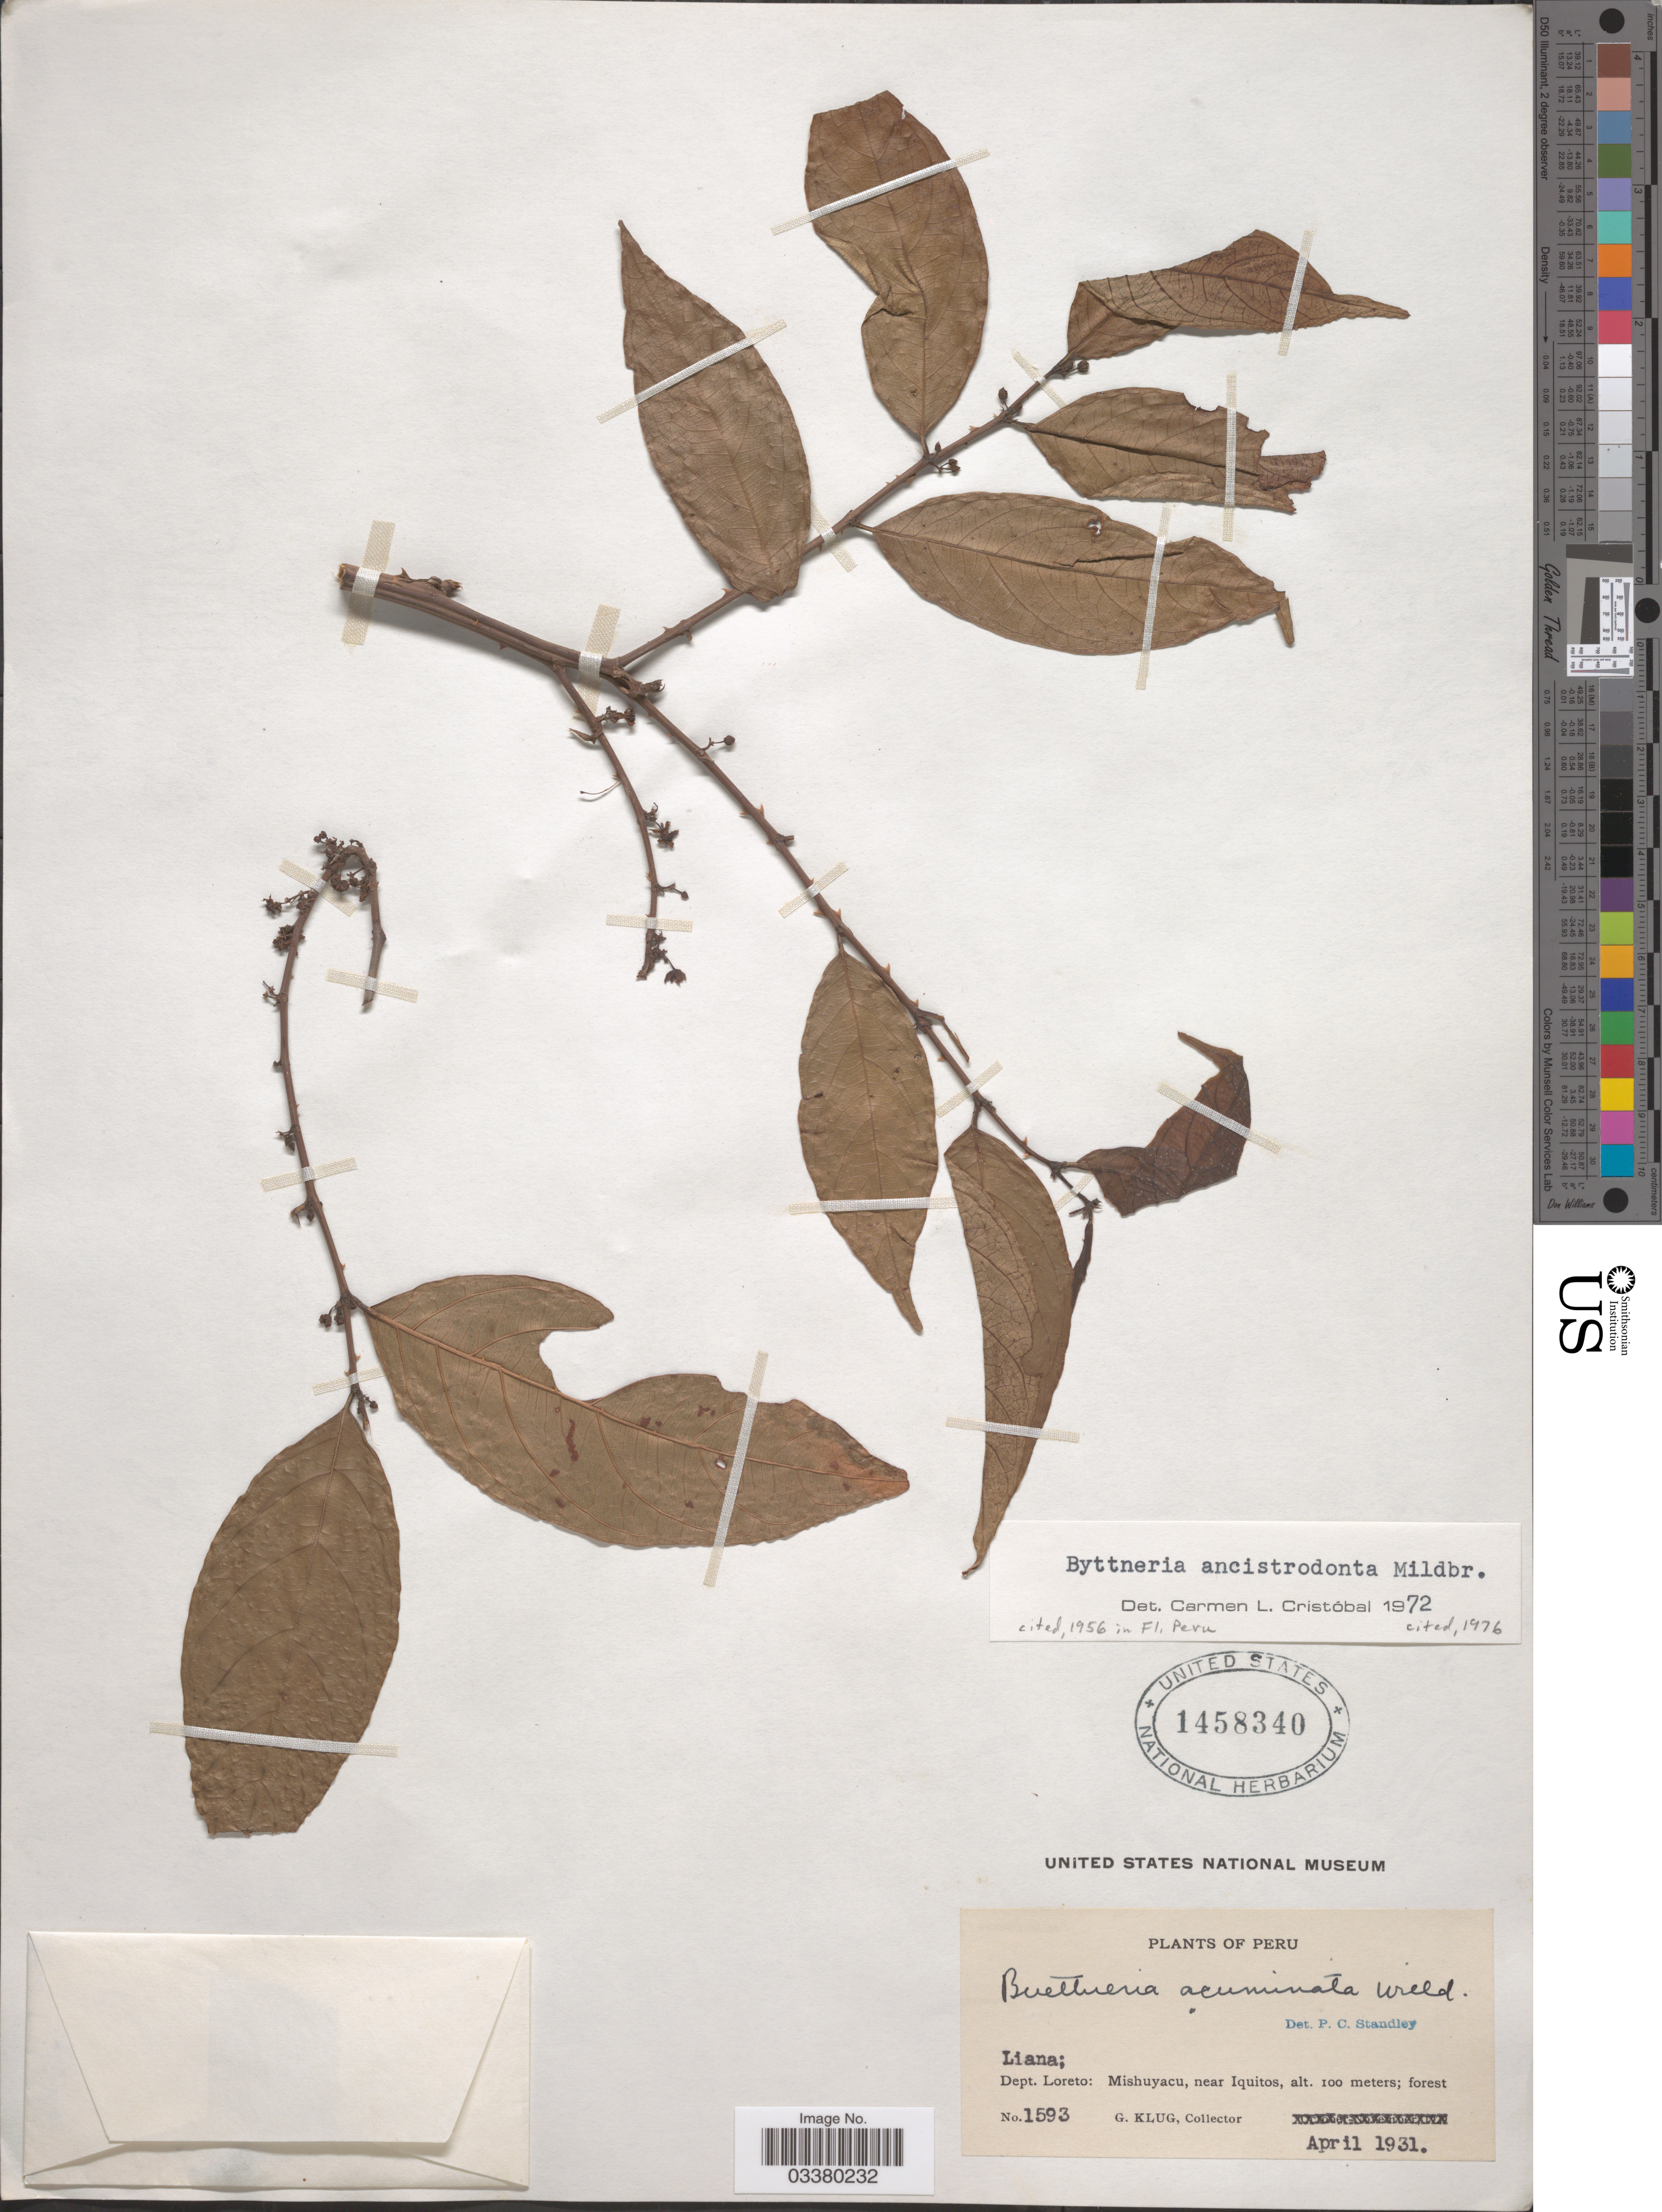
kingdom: Plantae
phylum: Tracheophyta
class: Magnoliopsida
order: Malvales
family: Malvaceae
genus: Byttneria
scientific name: Byttneria ancistrodonta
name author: Mildbr.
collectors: G. Klug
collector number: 1593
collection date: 1931-04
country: Peru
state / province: Loreto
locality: Dept. Loreto: Mishuyacu, near Iquitos.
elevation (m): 100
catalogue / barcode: US 1458340